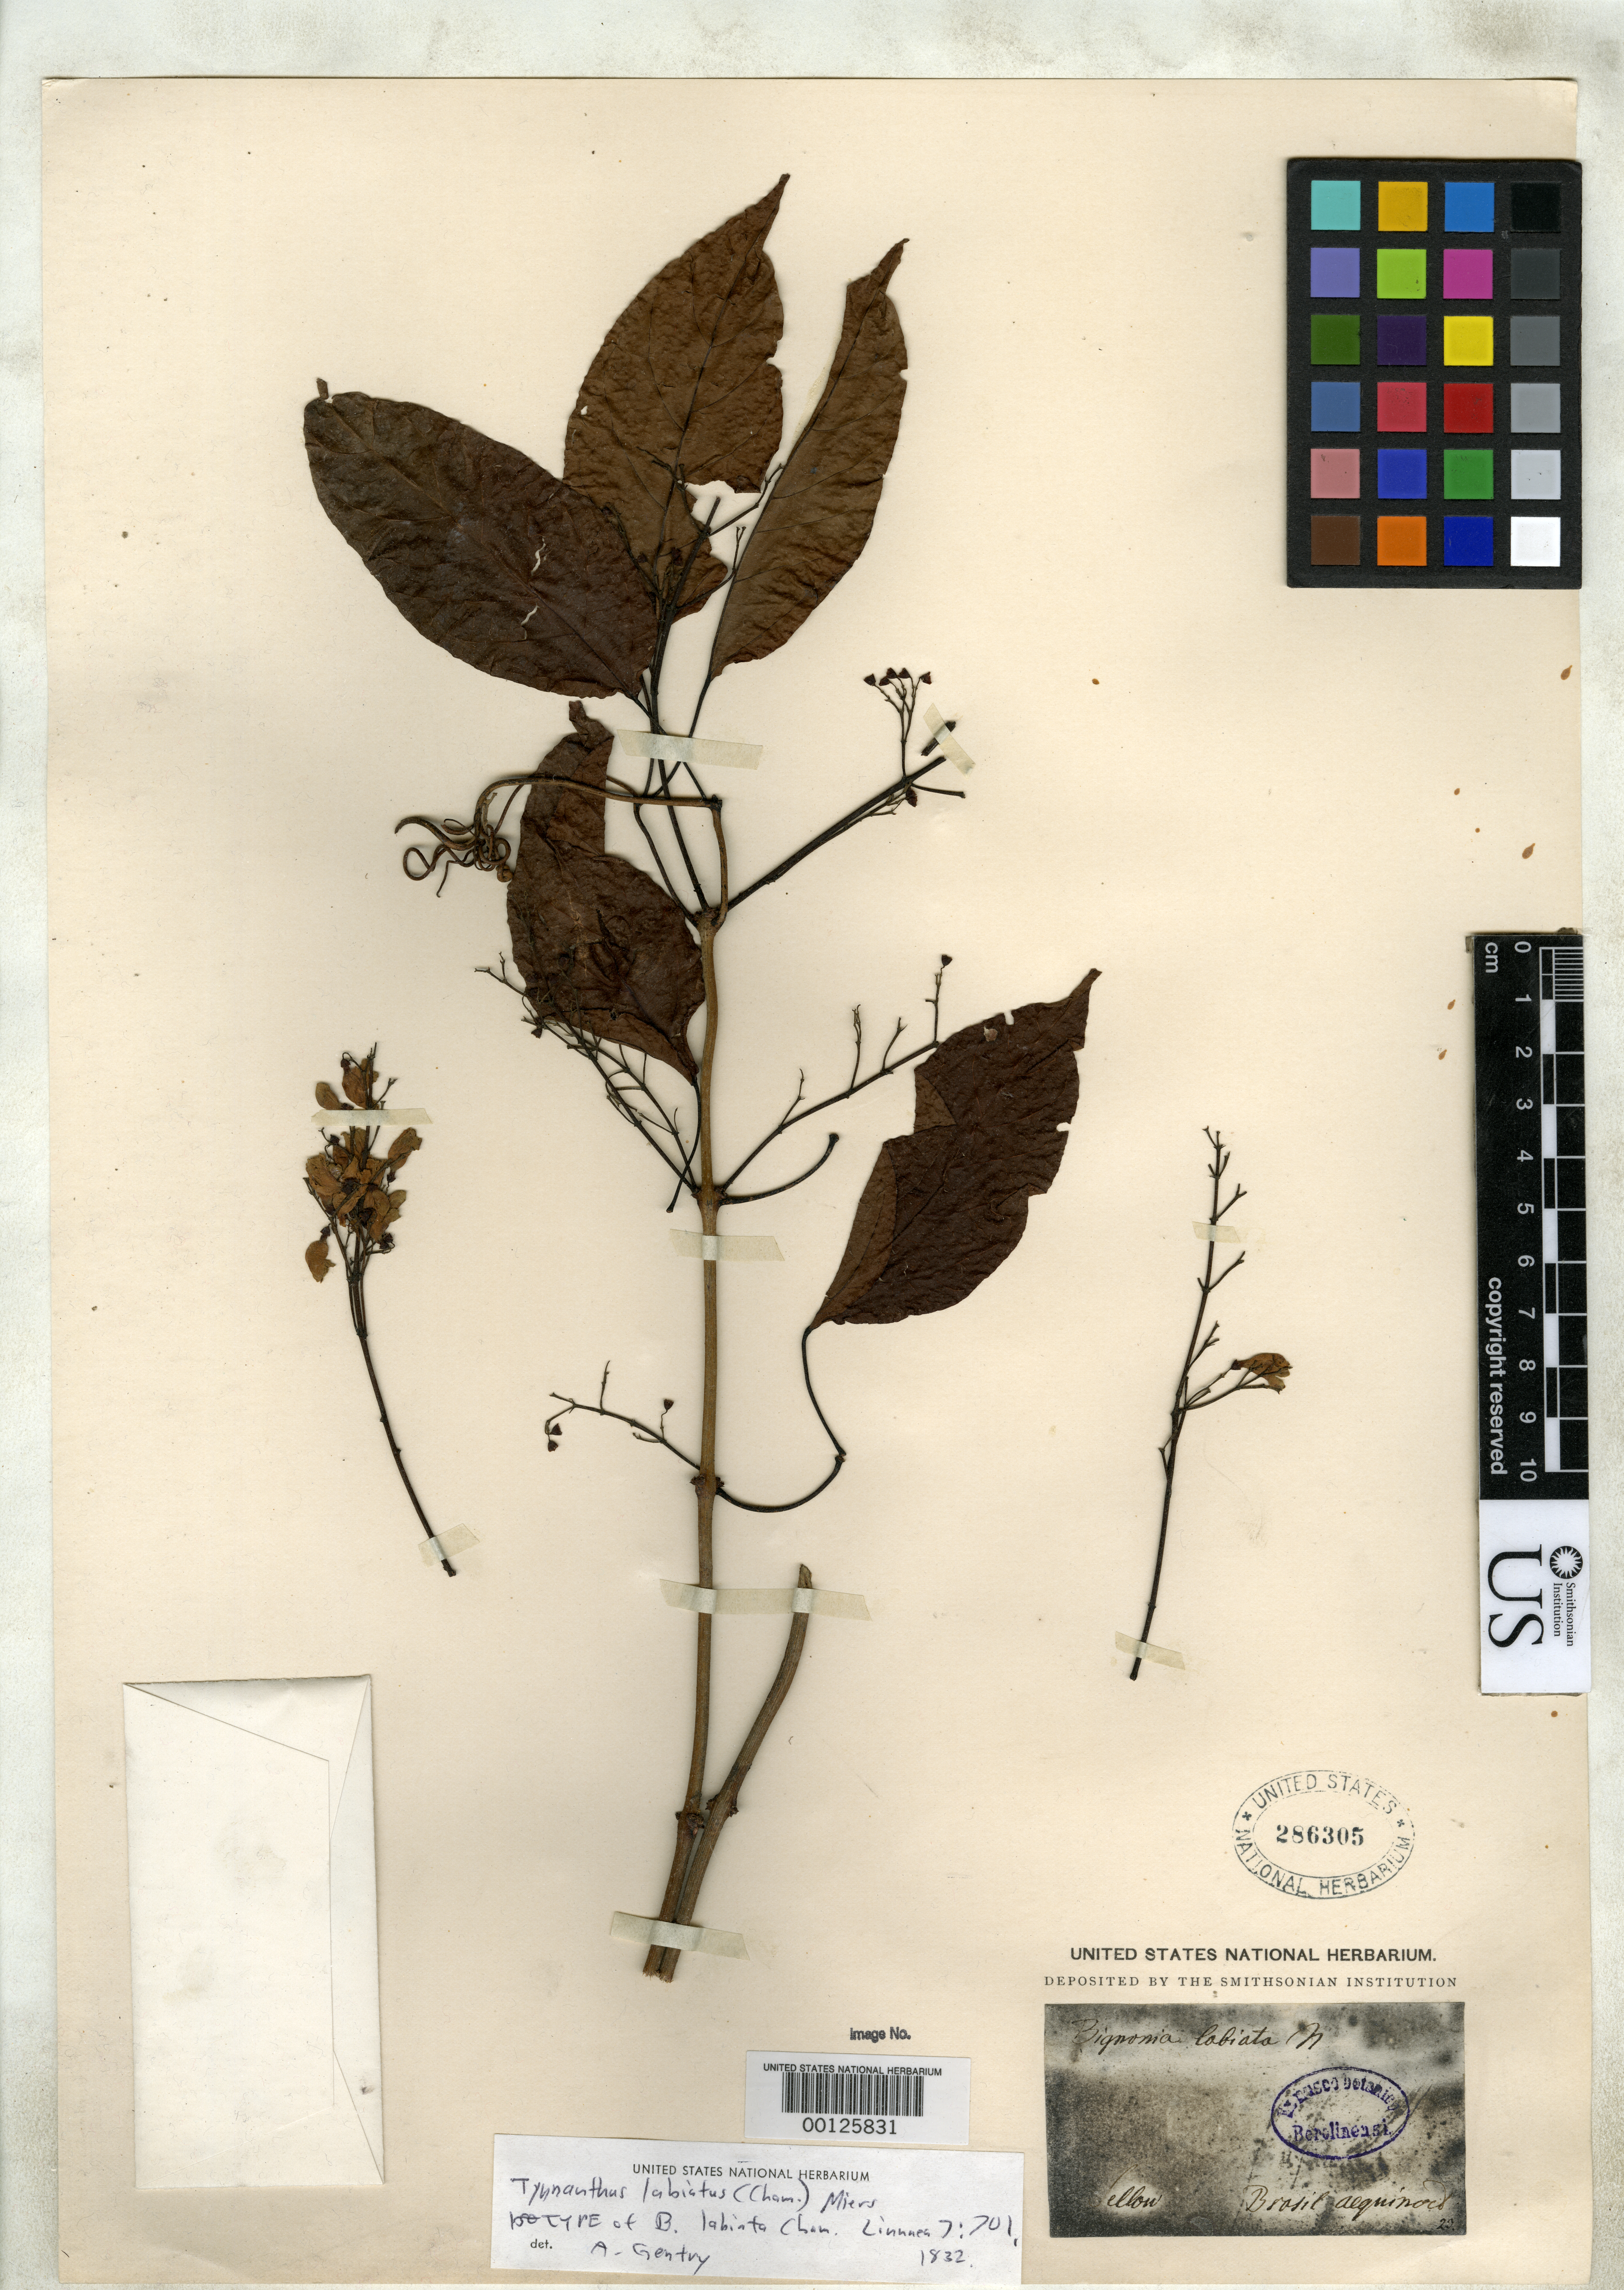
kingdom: Plantae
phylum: Tracheophyta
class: Magnoliopsida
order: Lamiales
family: Bignoniaceae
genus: Bignonia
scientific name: Bignonia labiata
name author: Cham.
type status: Isotype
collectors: F. Sellow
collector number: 29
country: Brazil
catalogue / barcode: US 286305